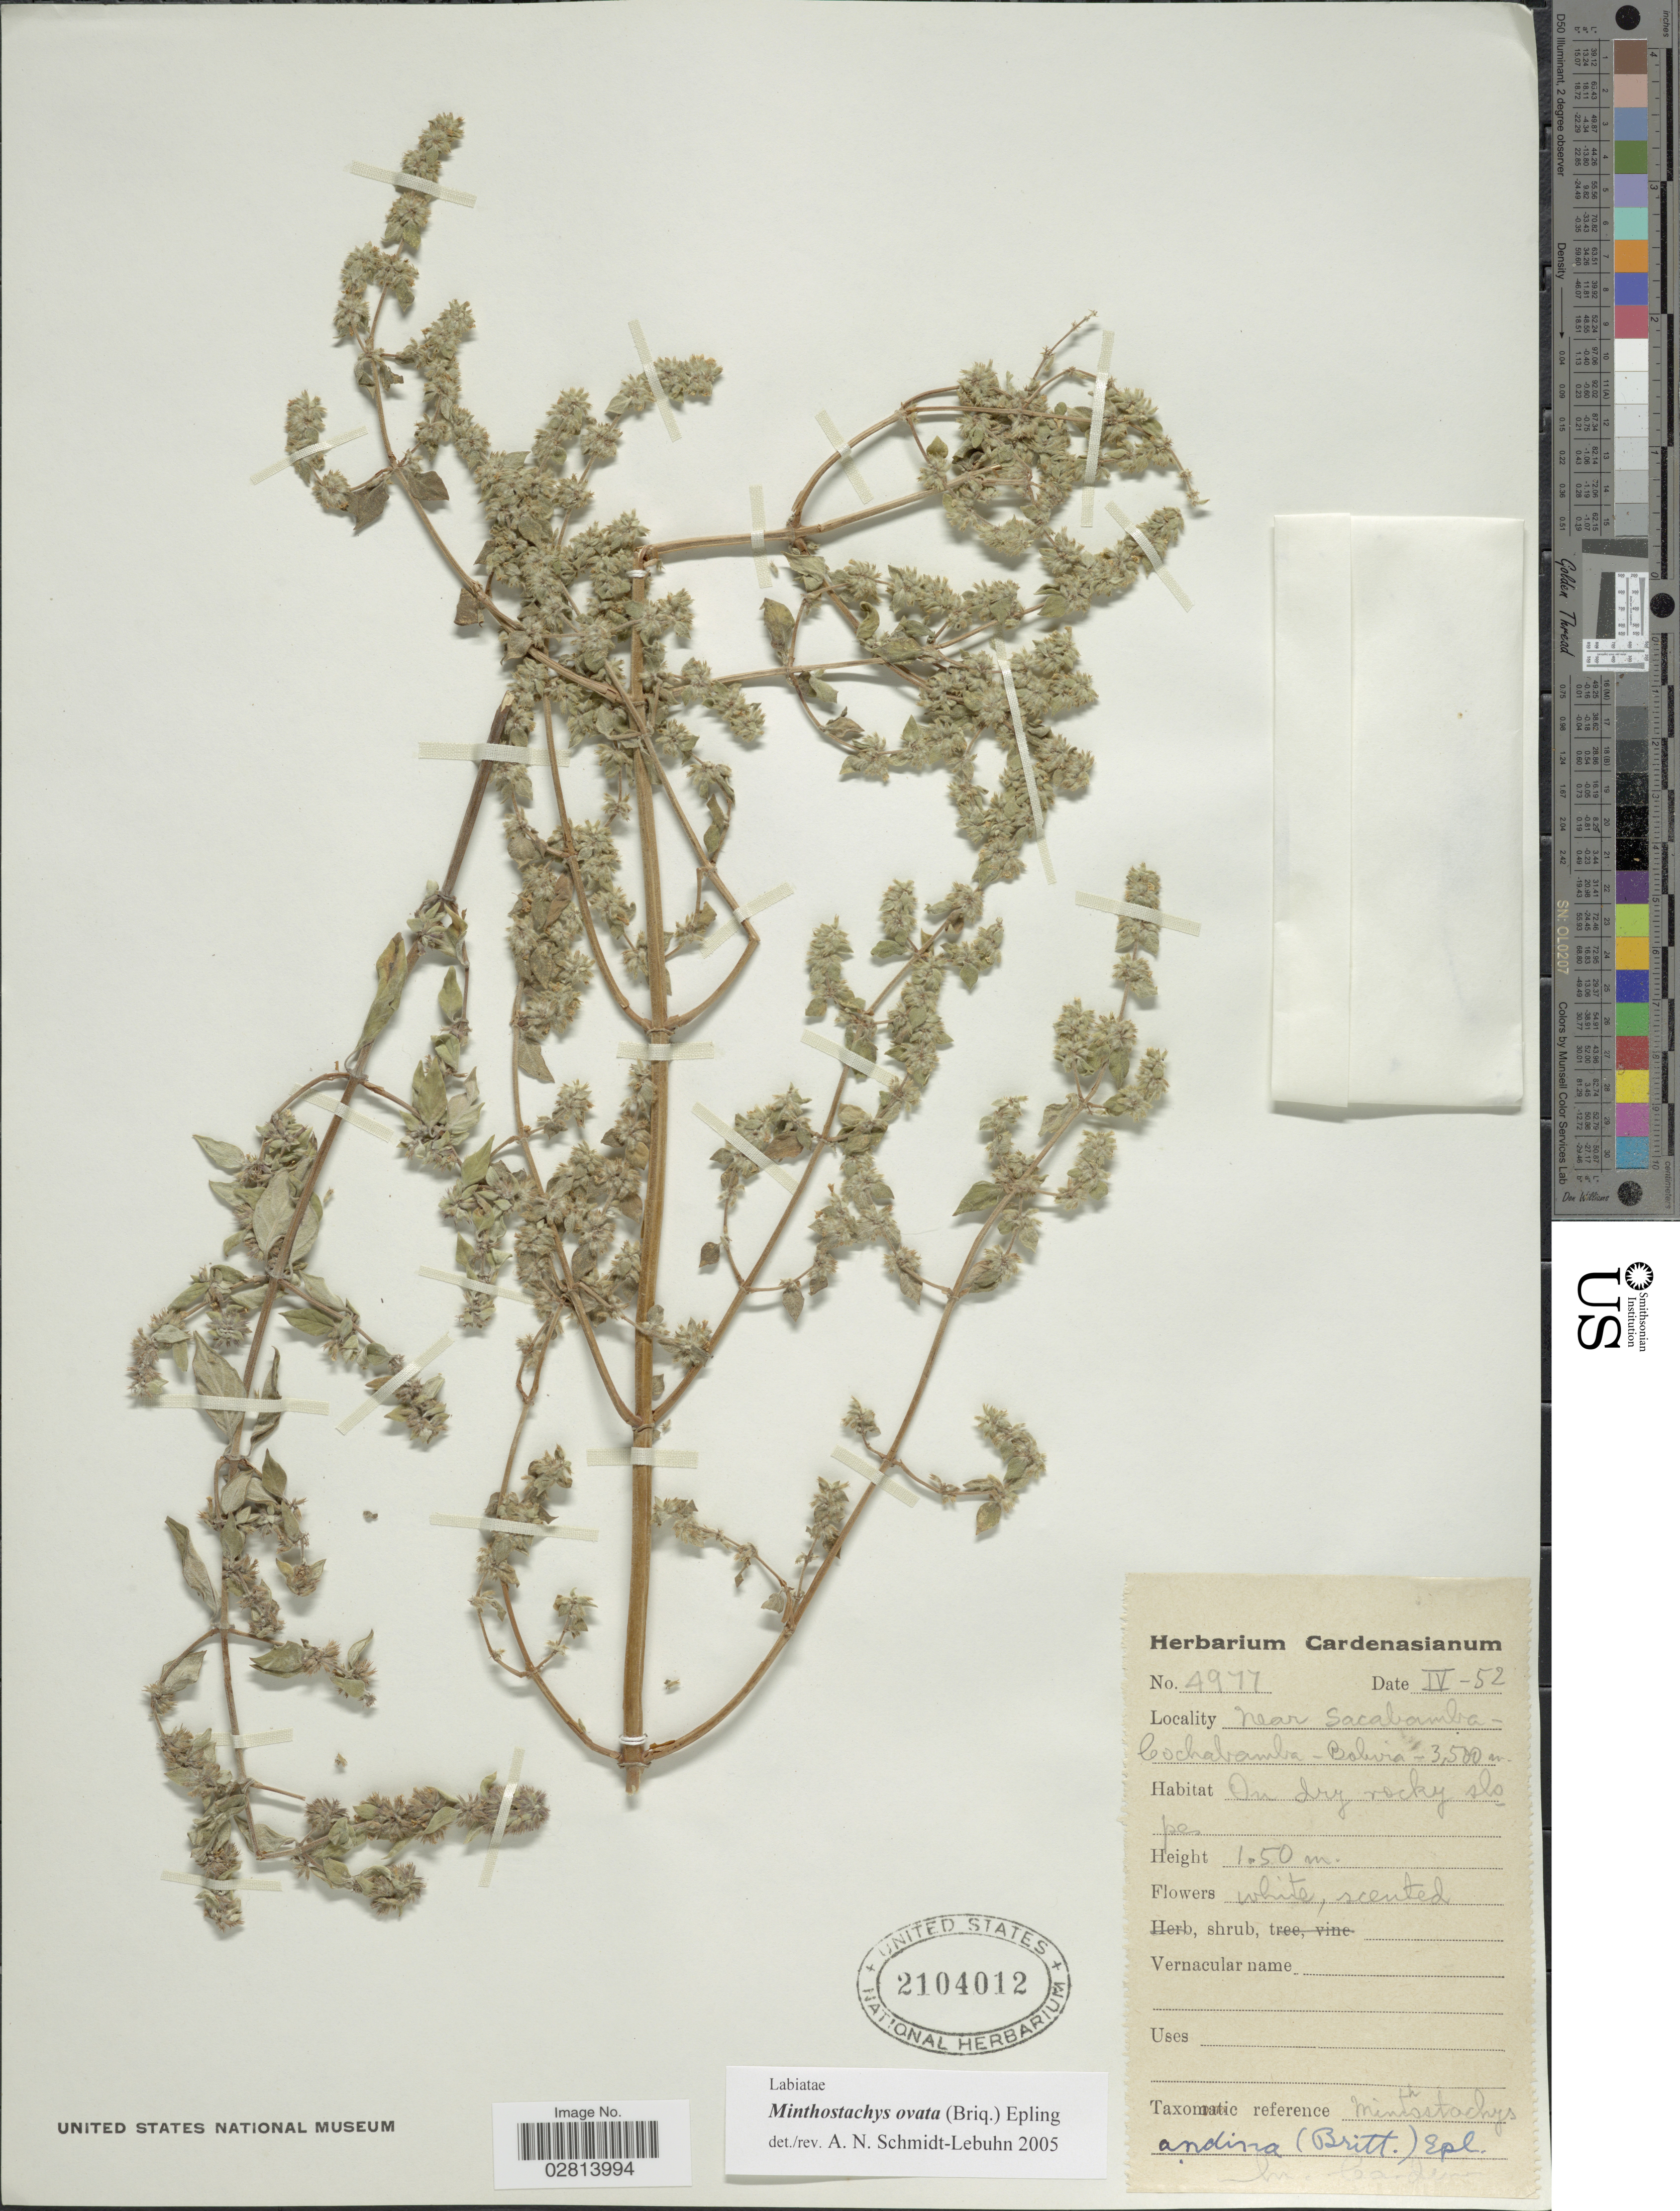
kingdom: Plantae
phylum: Tracheophyta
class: Magnoliopsida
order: Lamiales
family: Lamiaceae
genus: Minthostachys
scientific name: Minthostachys ovata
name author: (Briq.) Epling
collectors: M. Cárdenas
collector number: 4977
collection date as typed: Transcribed d/m/y: /4/52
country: Bolivia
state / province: Cochabamba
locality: Near Sacabamba - Cochabamba, Bolivia.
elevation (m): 3500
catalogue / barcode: US 2104012